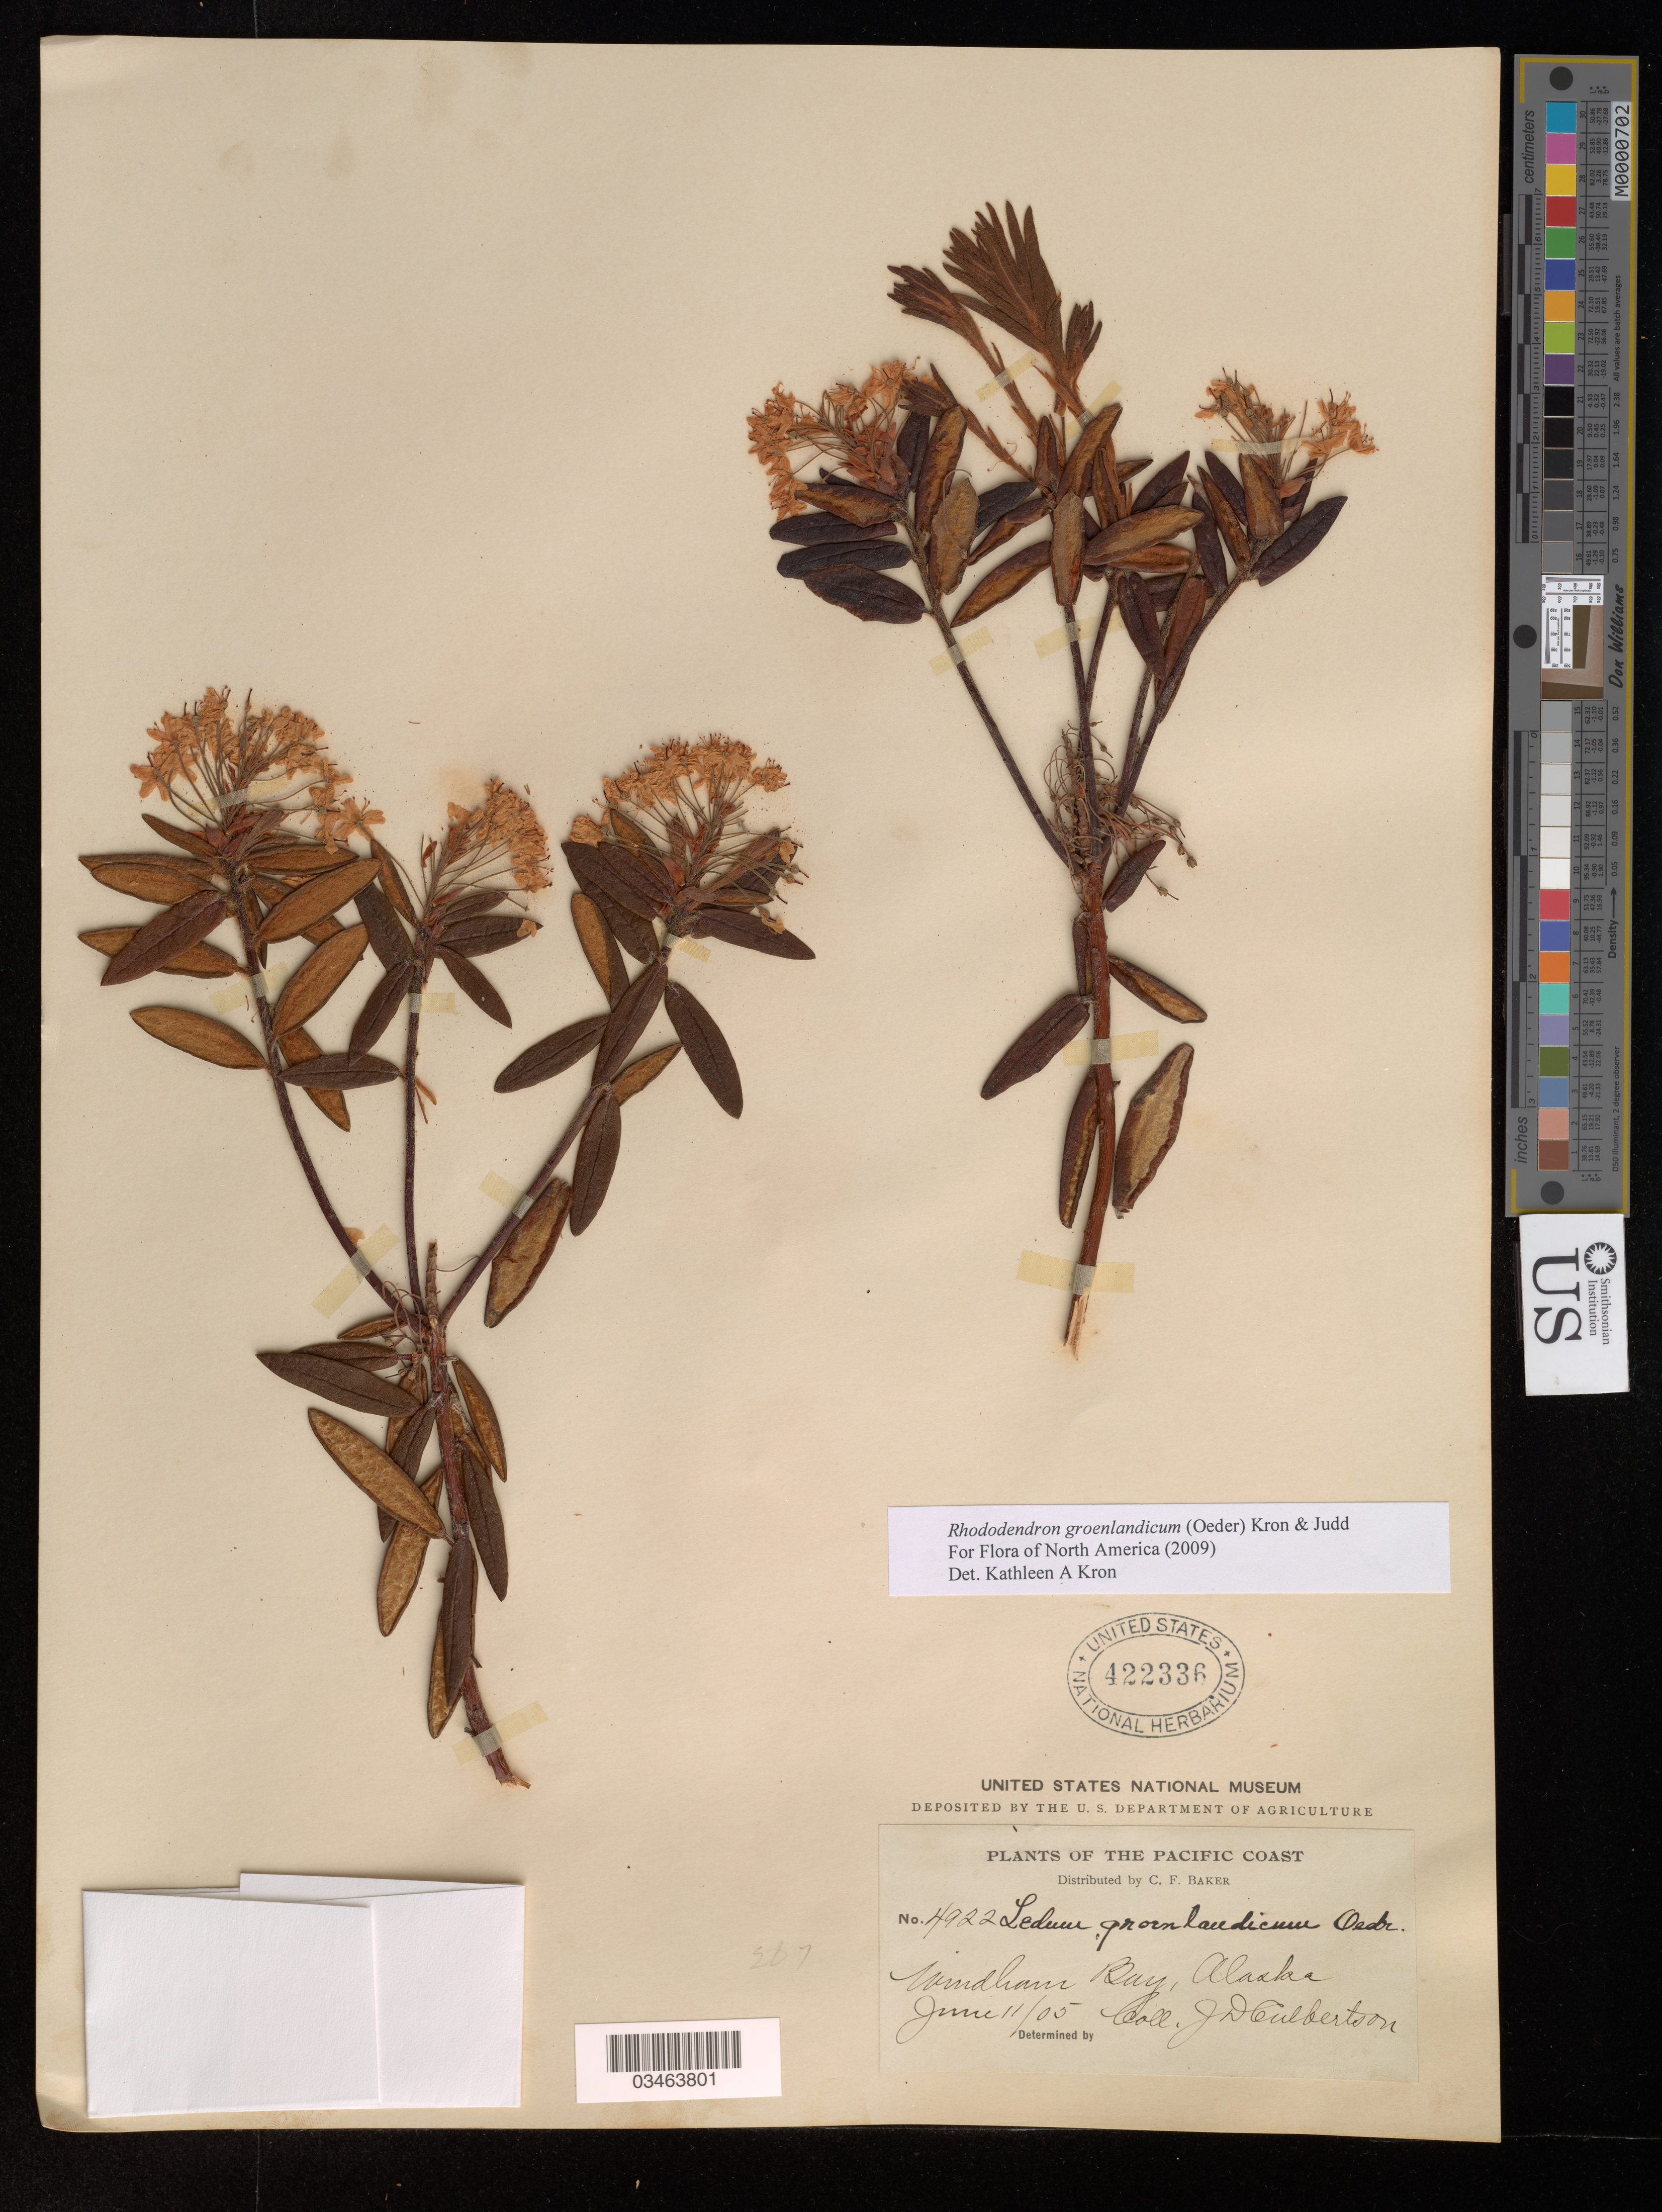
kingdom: Plantae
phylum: Tracheophyta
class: Magnoliopsida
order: Ericales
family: Ericaceae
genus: Rhododendron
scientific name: Rhododendron groenlandicum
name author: (Oeder) Kron & Judd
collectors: J. Culbertson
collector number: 4922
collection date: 1905-06-11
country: United States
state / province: Alaska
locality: Pacific Coast. Windham Bay.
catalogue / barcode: US 422336